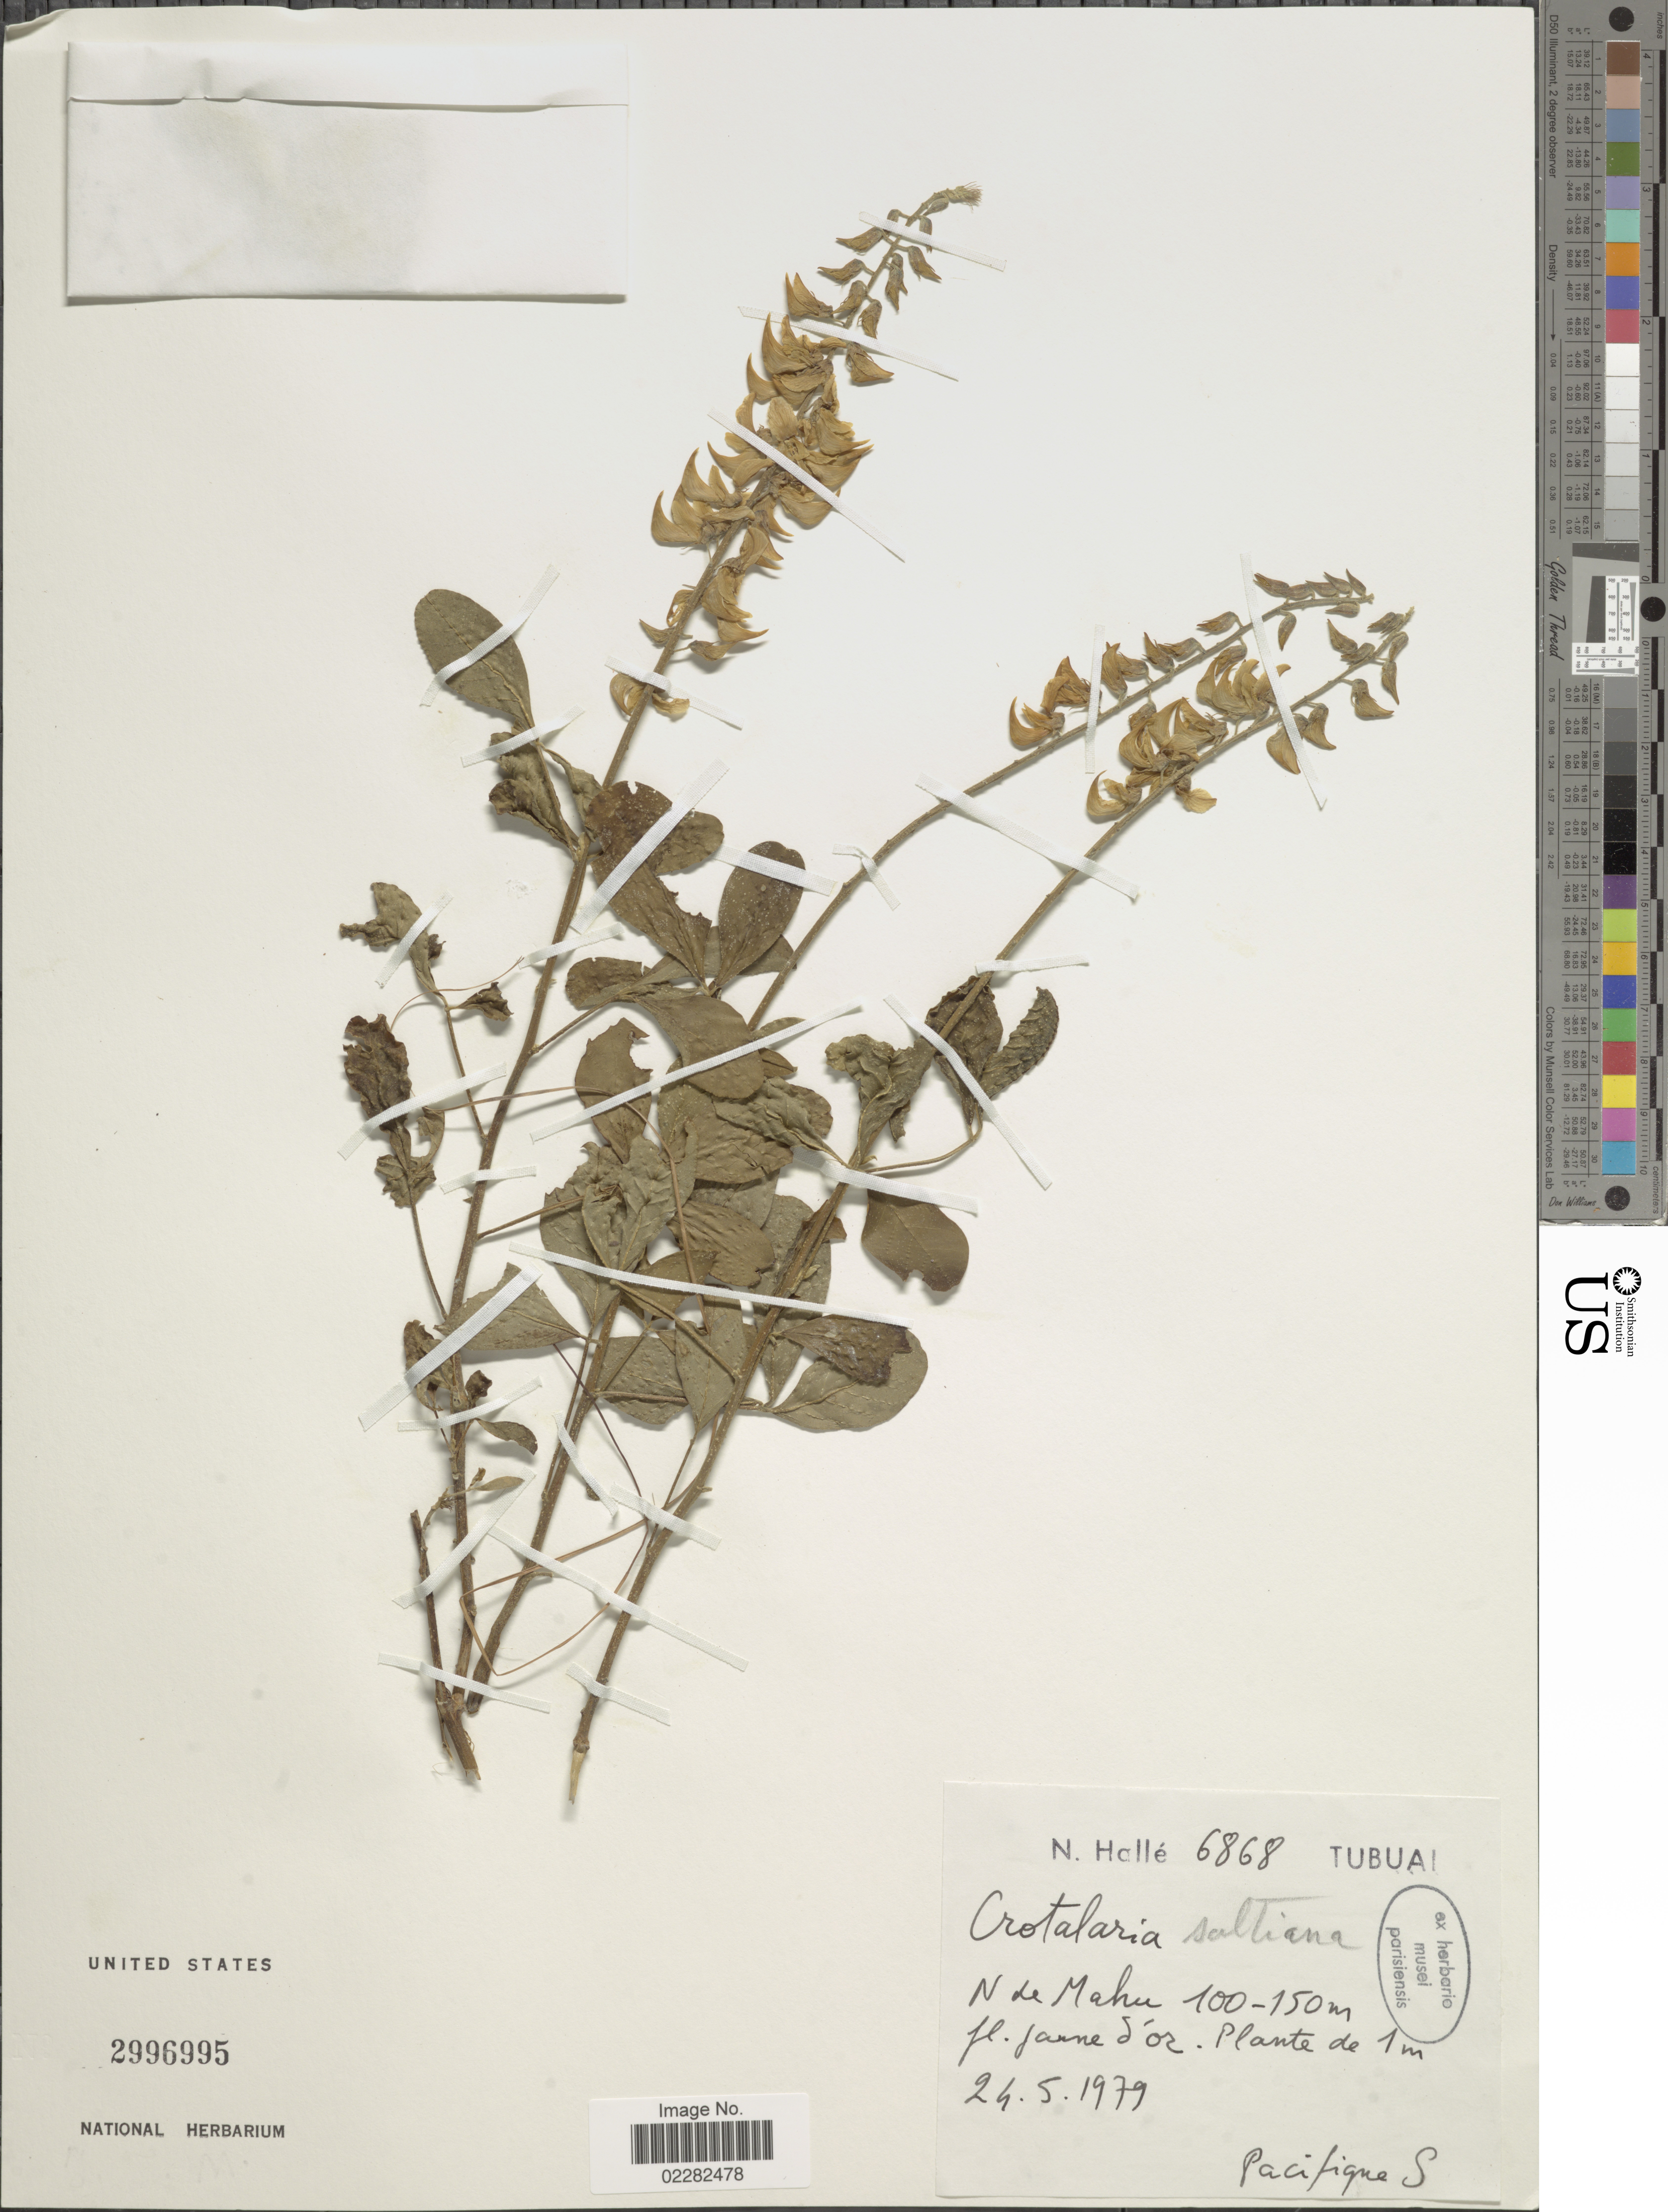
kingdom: Plantae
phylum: Tracheophyta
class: Magnoliopsida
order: Fabales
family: Fabaceae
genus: Crotalaria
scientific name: Crotalaria pallida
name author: Aiton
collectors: N. Hallé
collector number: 6868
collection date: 1979-05-24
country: French Polynesia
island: Tubuai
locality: N de Mahu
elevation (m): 100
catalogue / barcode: US 2996995